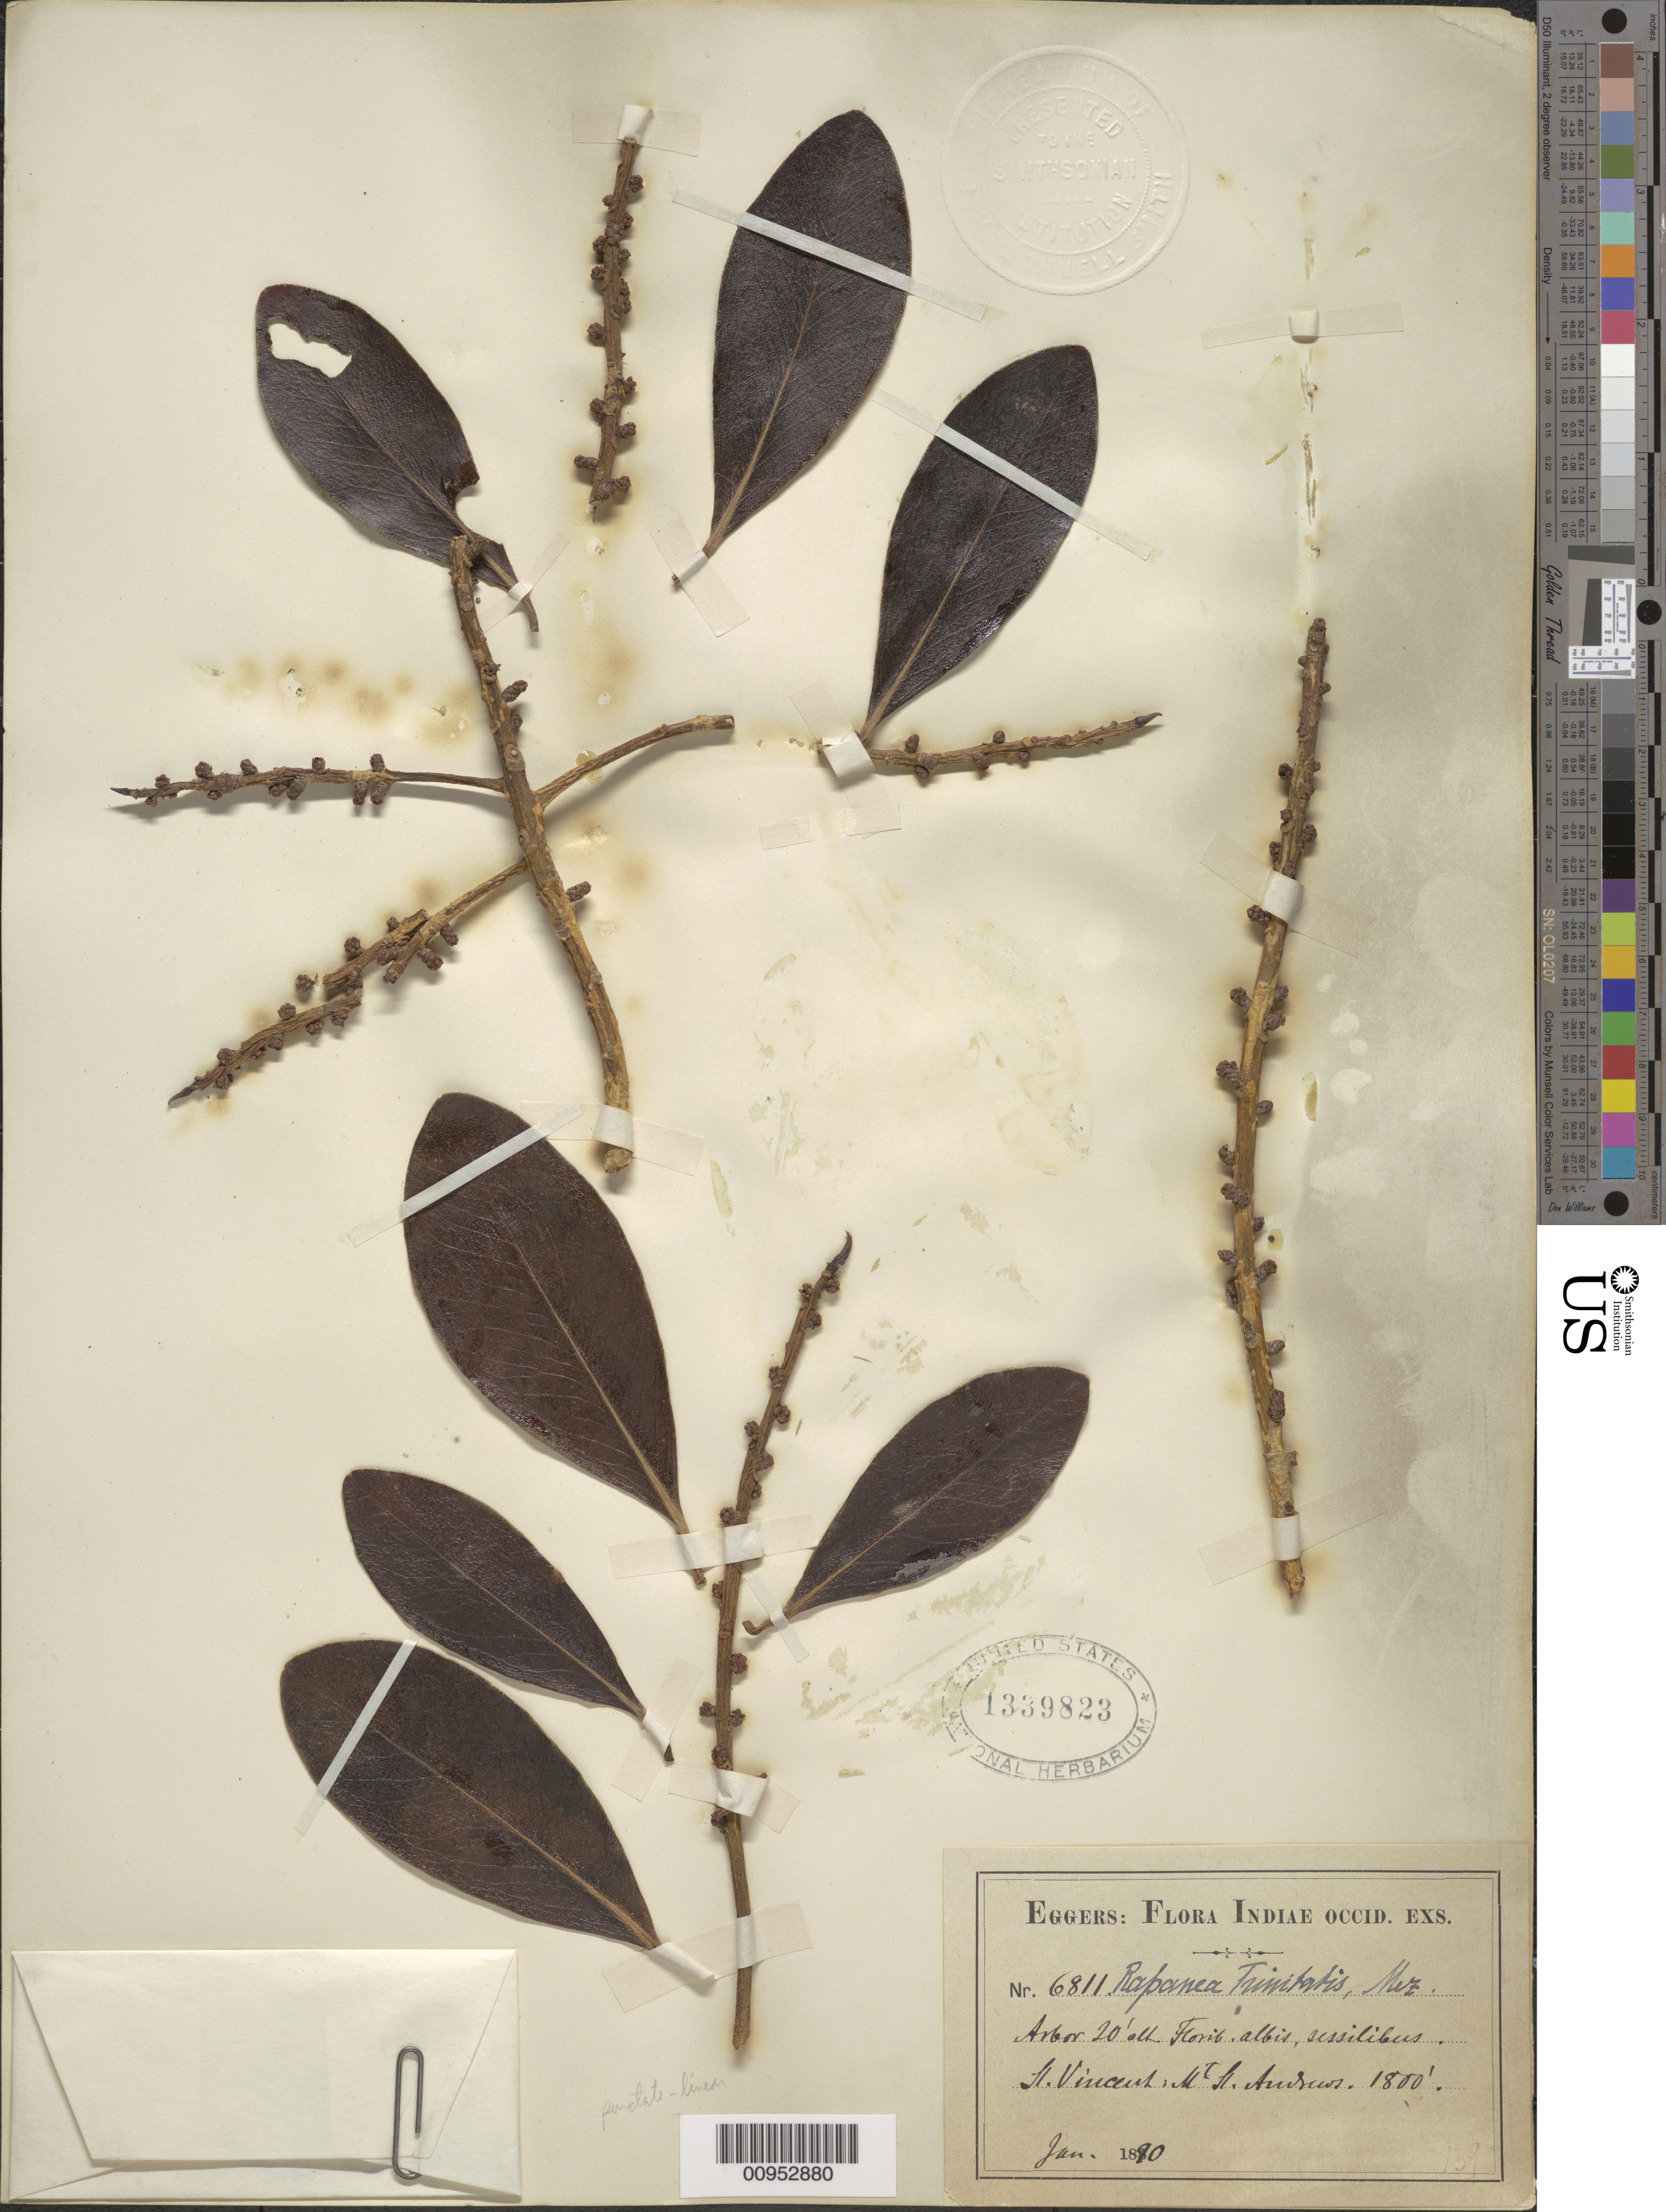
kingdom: Plantae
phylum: Tracheophyta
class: Magnoliopsida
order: Ericales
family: Primulaceae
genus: Myrsine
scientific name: Myrsine trinitatis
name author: A. DC.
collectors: H. F. A. von Eggers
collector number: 6811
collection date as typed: Jan 1890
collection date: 1890-01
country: St. Vincent - Grenadines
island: St. Vincent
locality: Mt. St. Andrews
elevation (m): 549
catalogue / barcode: US 1339823